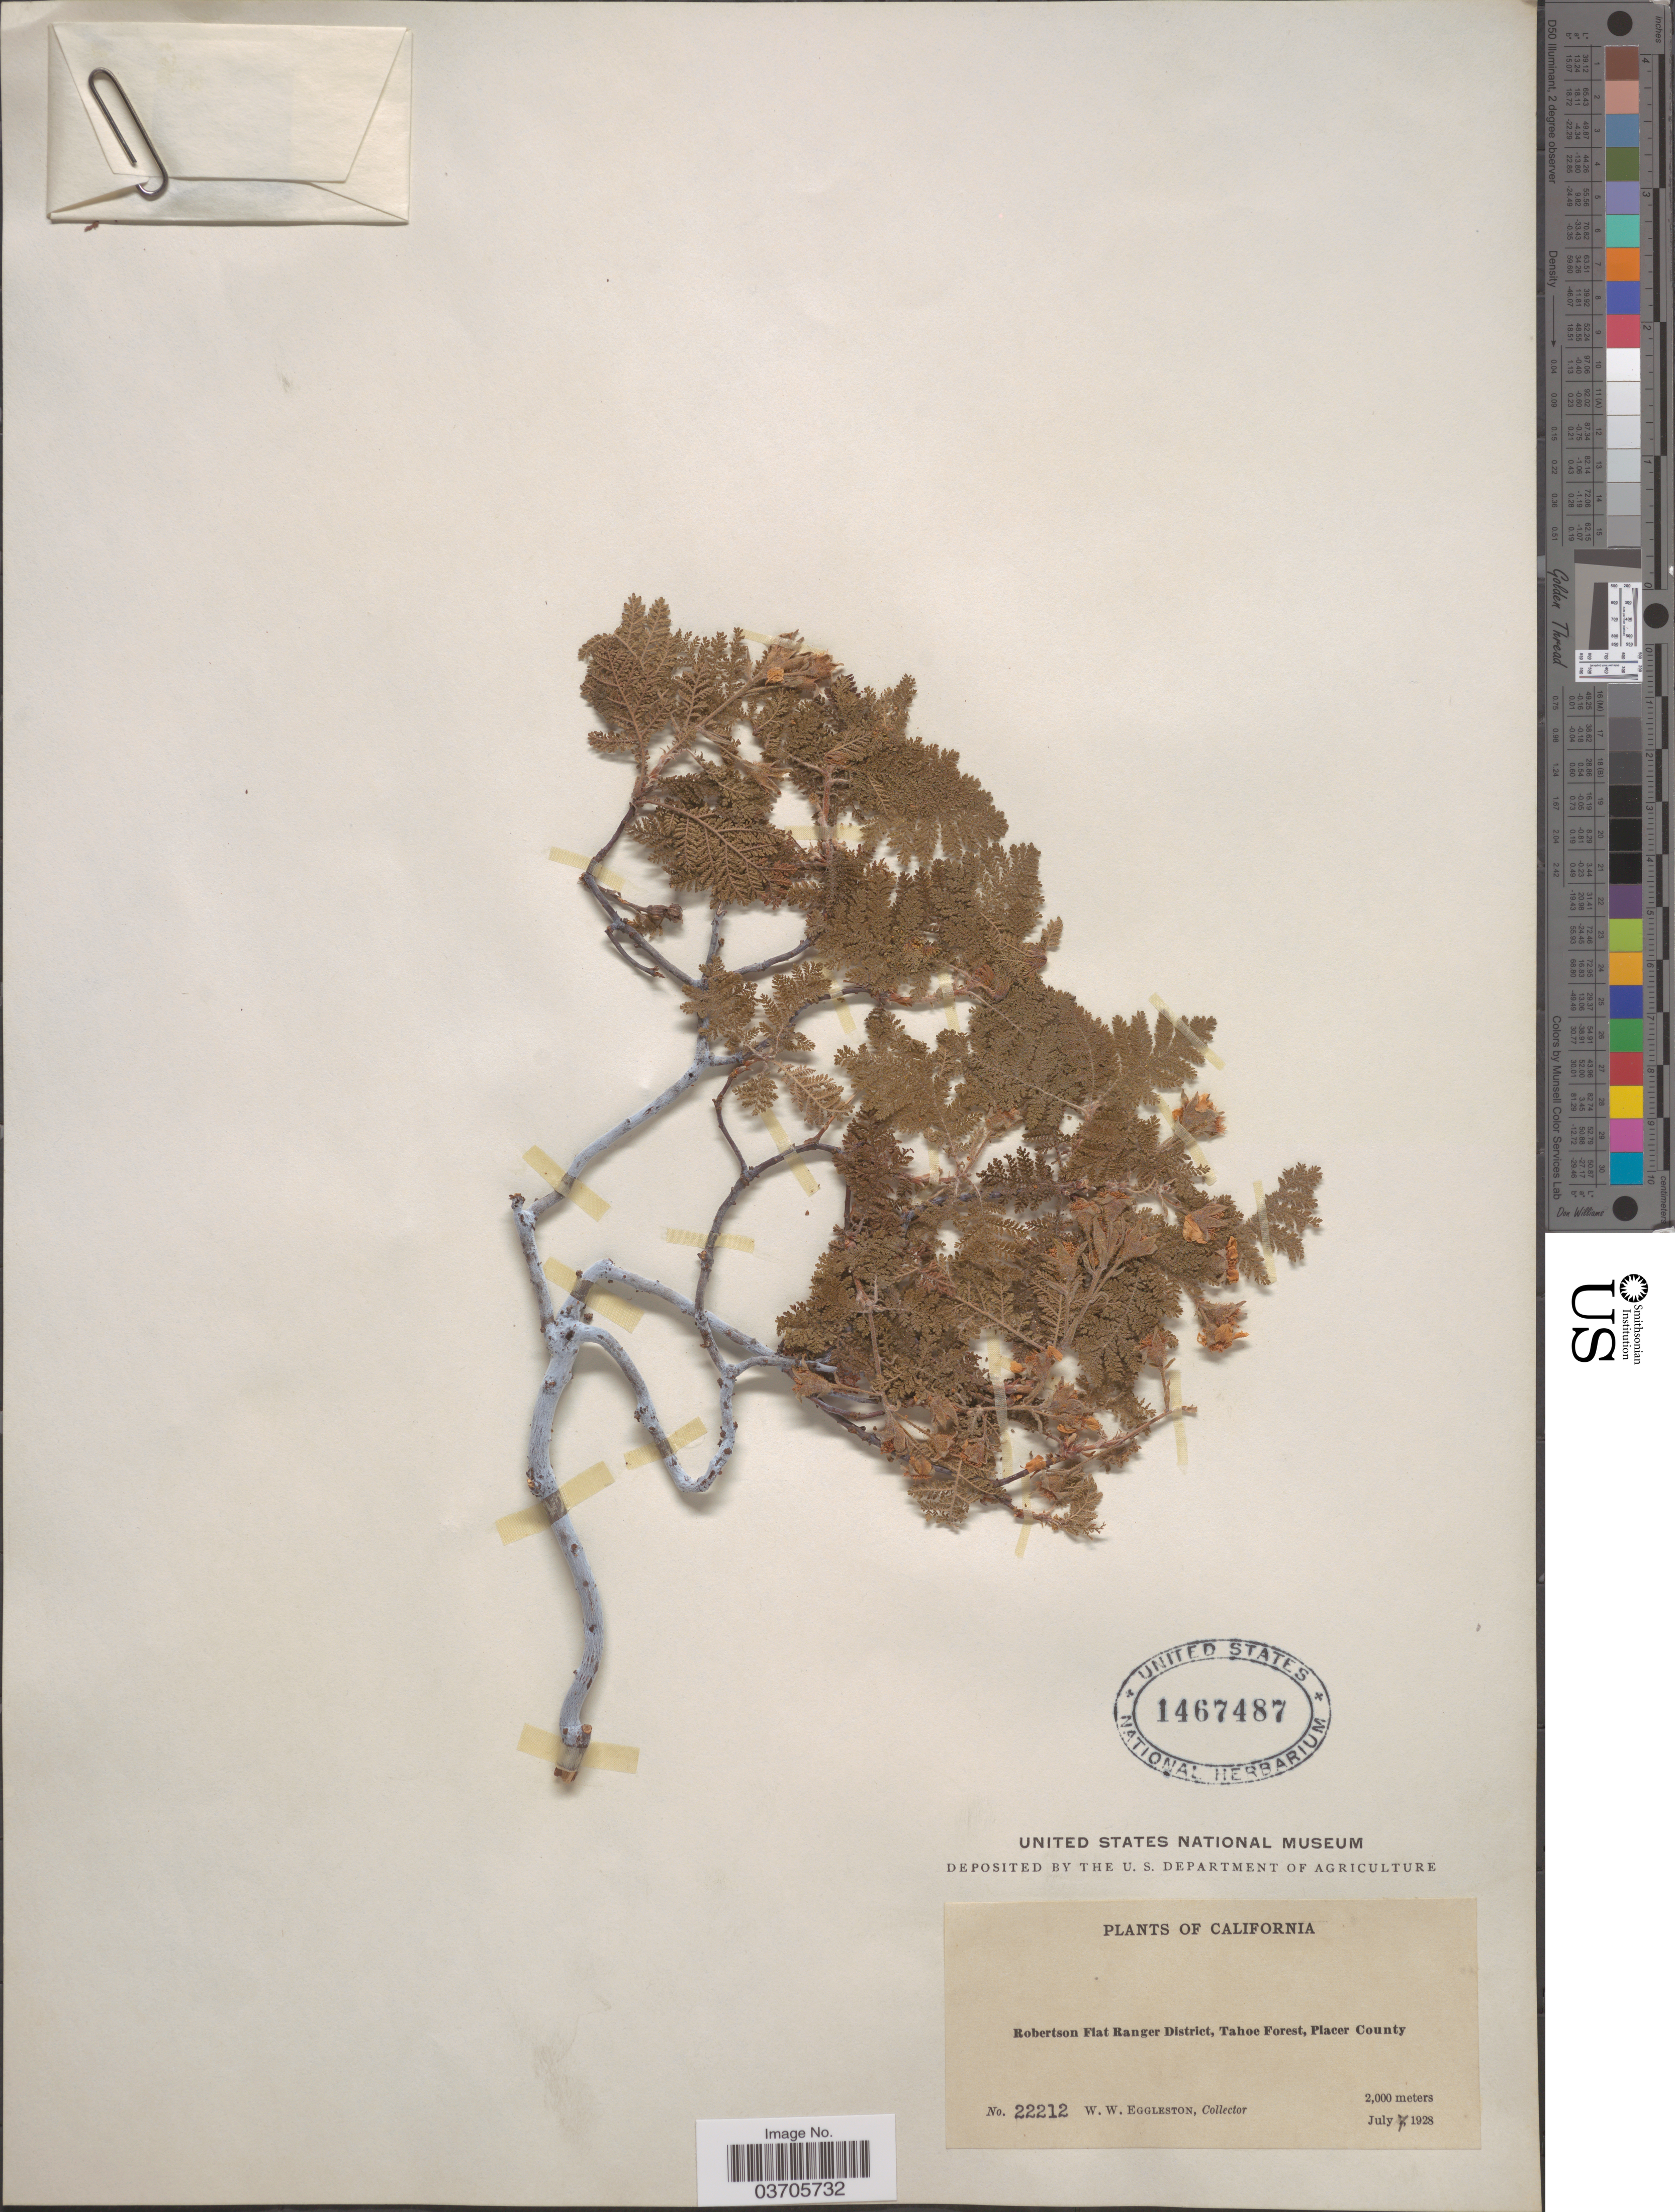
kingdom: Plantae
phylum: Tracheophyta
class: Magnoliopsida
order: Rosales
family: Rosaceae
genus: Chamaebatia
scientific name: Chamaebatia foliolosa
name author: Benth.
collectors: W. W. Eggleston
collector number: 22212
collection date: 1928-07-07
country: United States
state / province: California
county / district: Placer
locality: Robertson Flat Ranger District, Tahoe Forest, Placer County.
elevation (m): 2000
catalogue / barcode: US 1467487